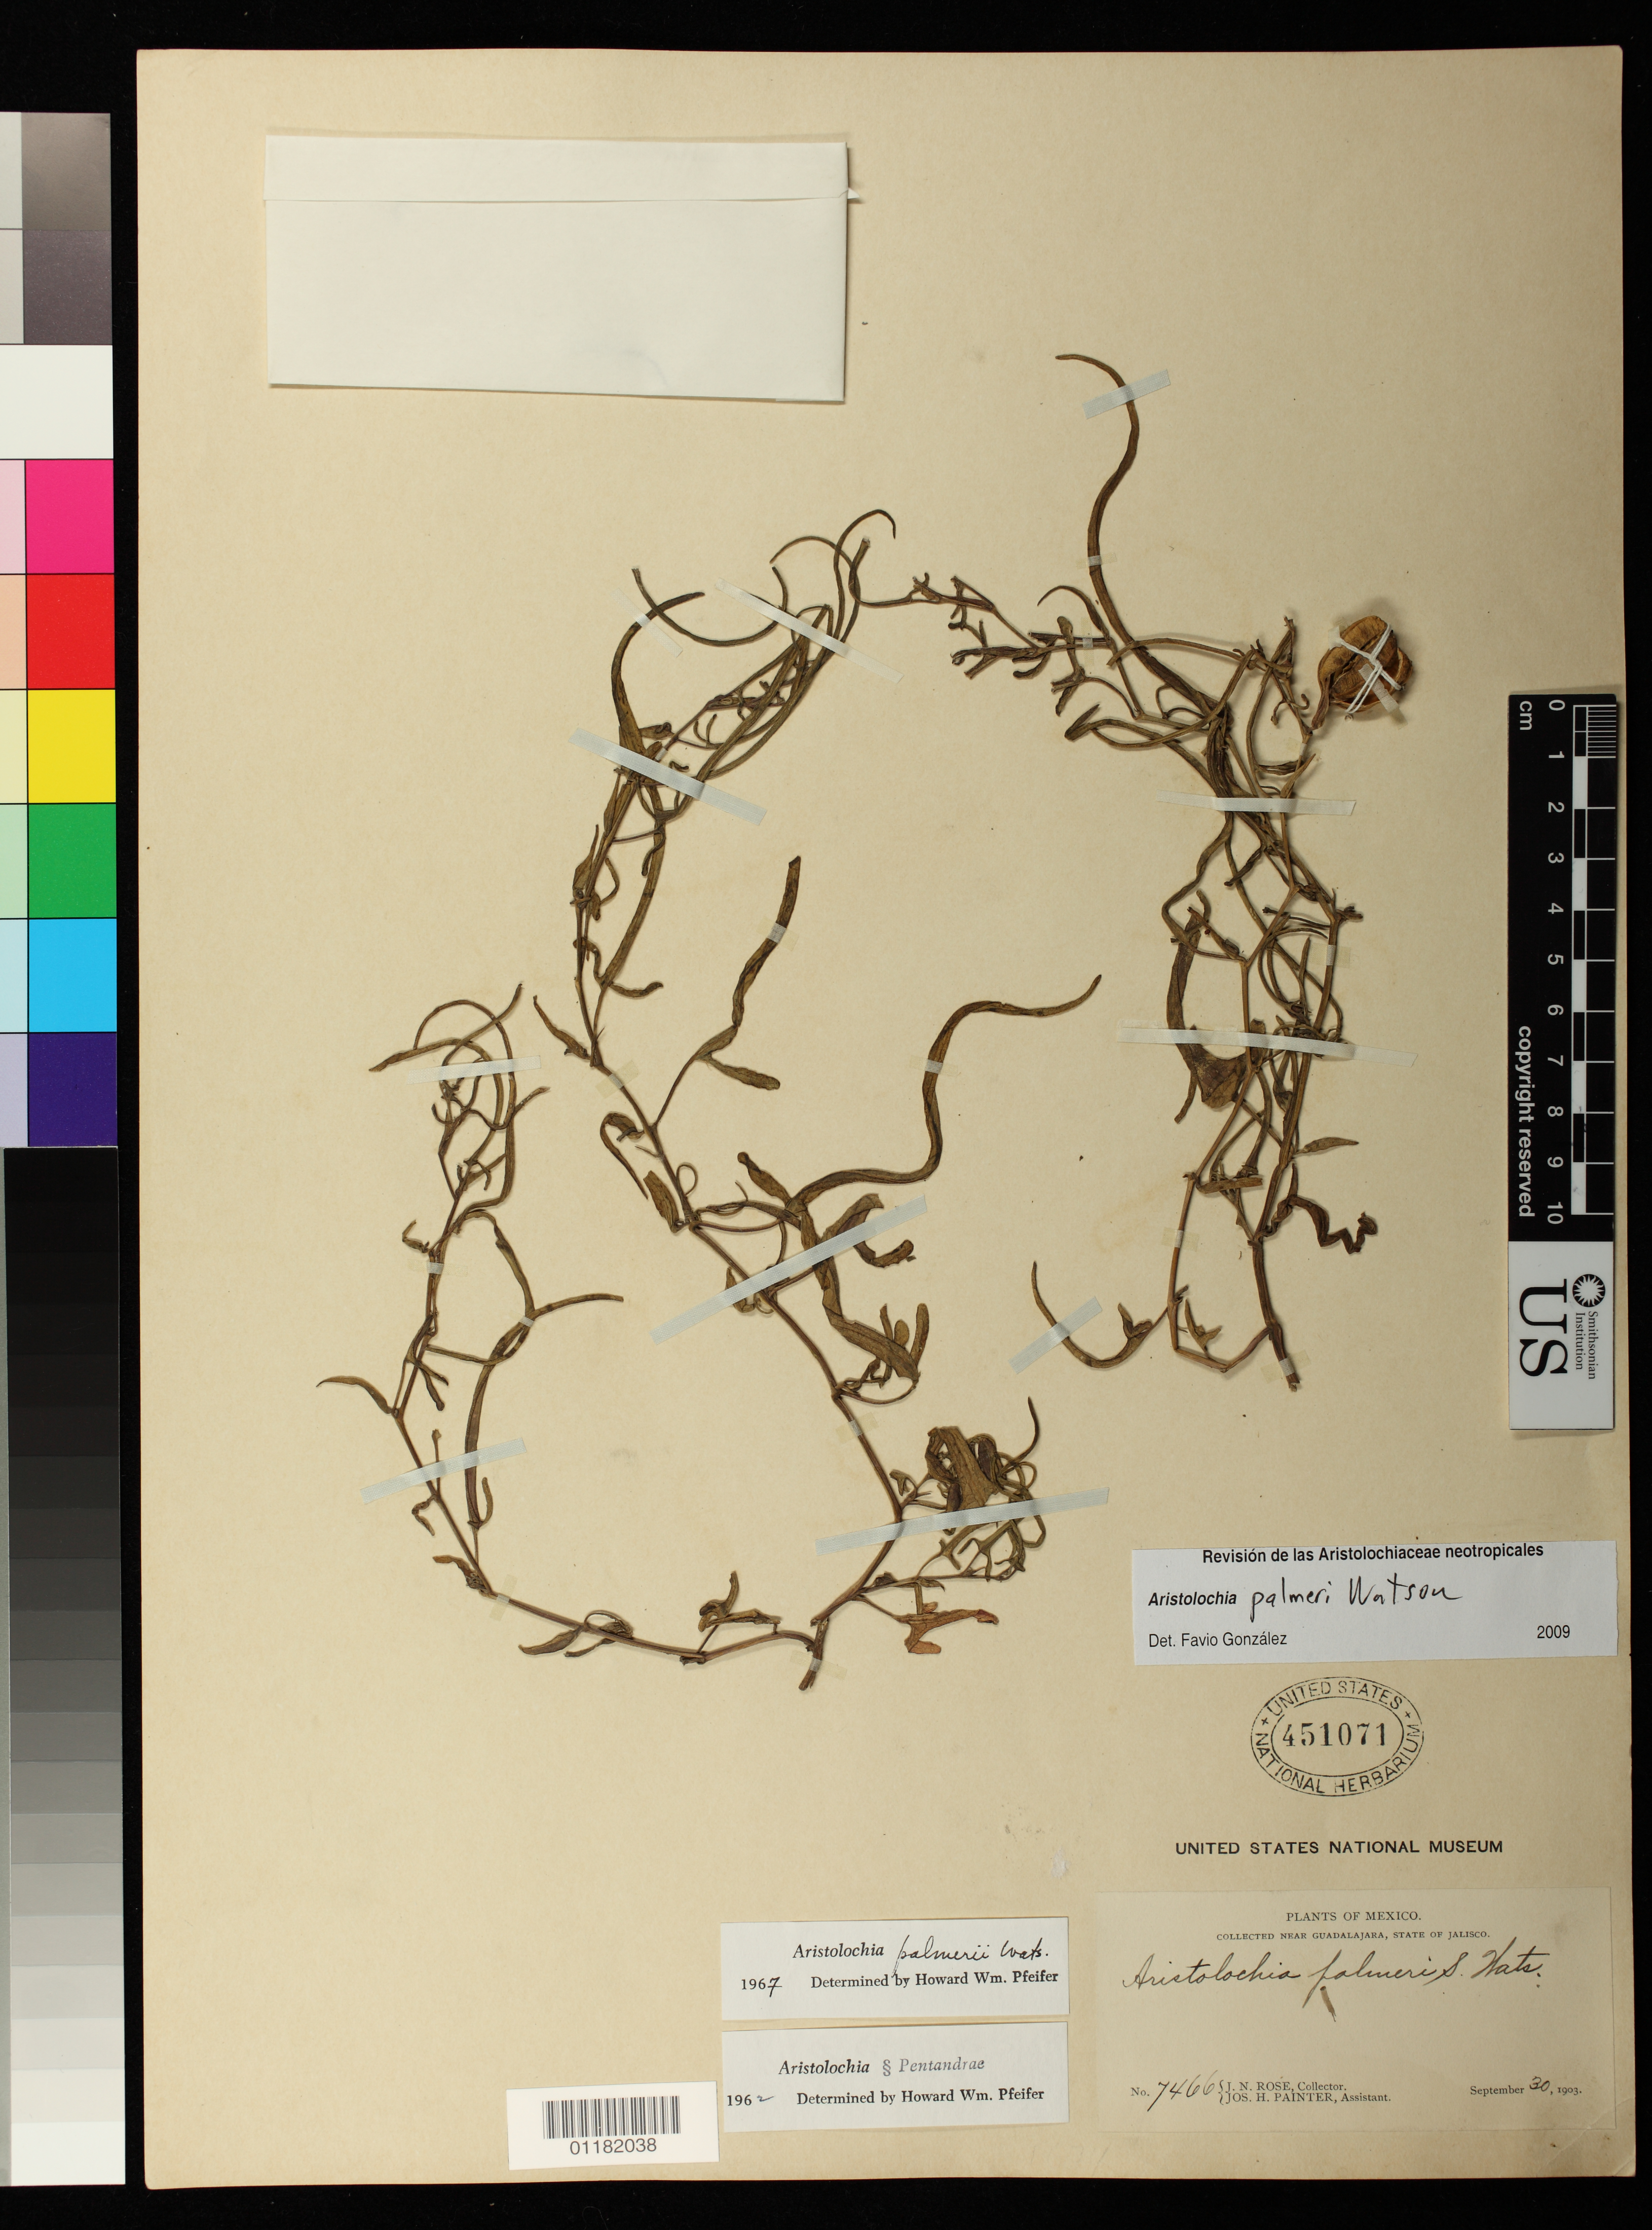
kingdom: Plantae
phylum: Tracheophyta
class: Magnoliopsida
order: Piperales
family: Aristolochiaceae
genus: Aristolochia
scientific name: Aristolochia palmeri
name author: S. Watson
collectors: J. N. Rose & J. H. Painter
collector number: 7466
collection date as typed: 30 Sep 1903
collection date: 1903-09-30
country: Mexico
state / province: Jalisco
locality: Near Guadalajara.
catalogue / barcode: US 451071